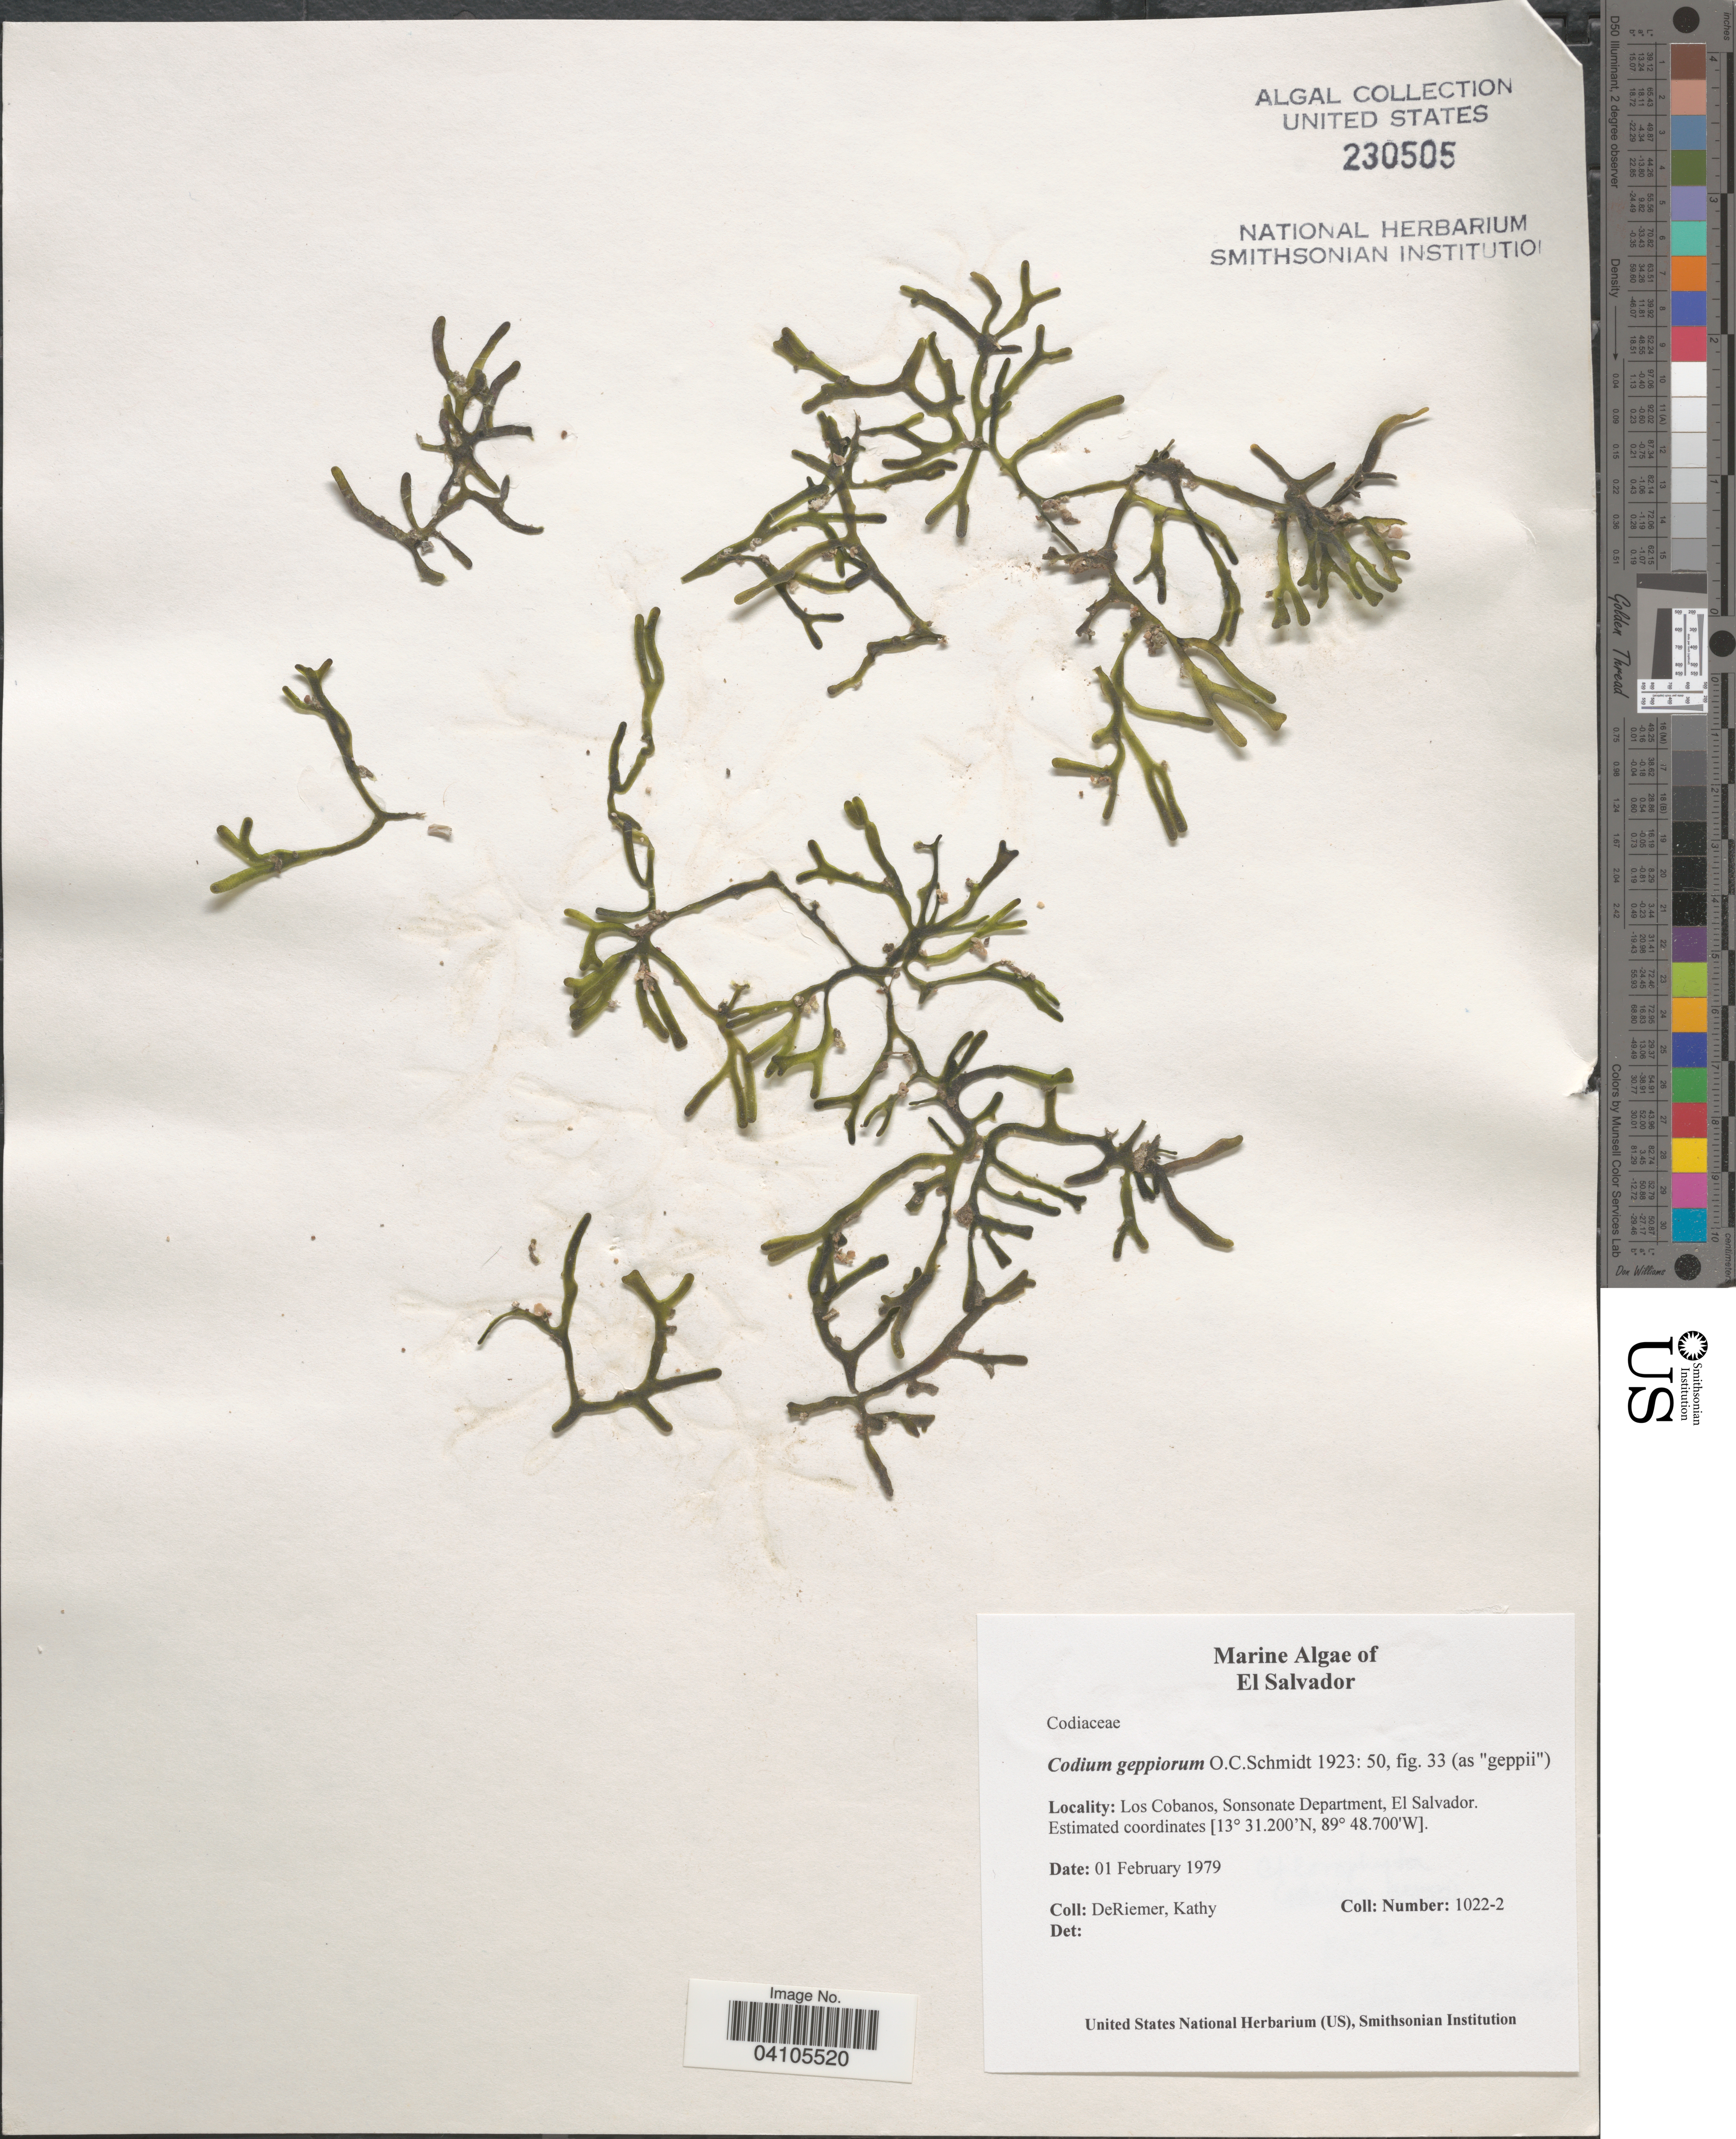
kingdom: Plantae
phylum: Chlorophyta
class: Ulvophyceae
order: Bryopsidales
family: Codiaceae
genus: Codium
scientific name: Codium geppiorum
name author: O.C. Schmidt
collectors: K. DeRiemer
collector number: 1022-2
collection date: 1979-02-01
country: El Salvador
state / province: Sonsonate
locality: Los Cobanos, Sonsonate Department.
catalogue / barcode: US 230505